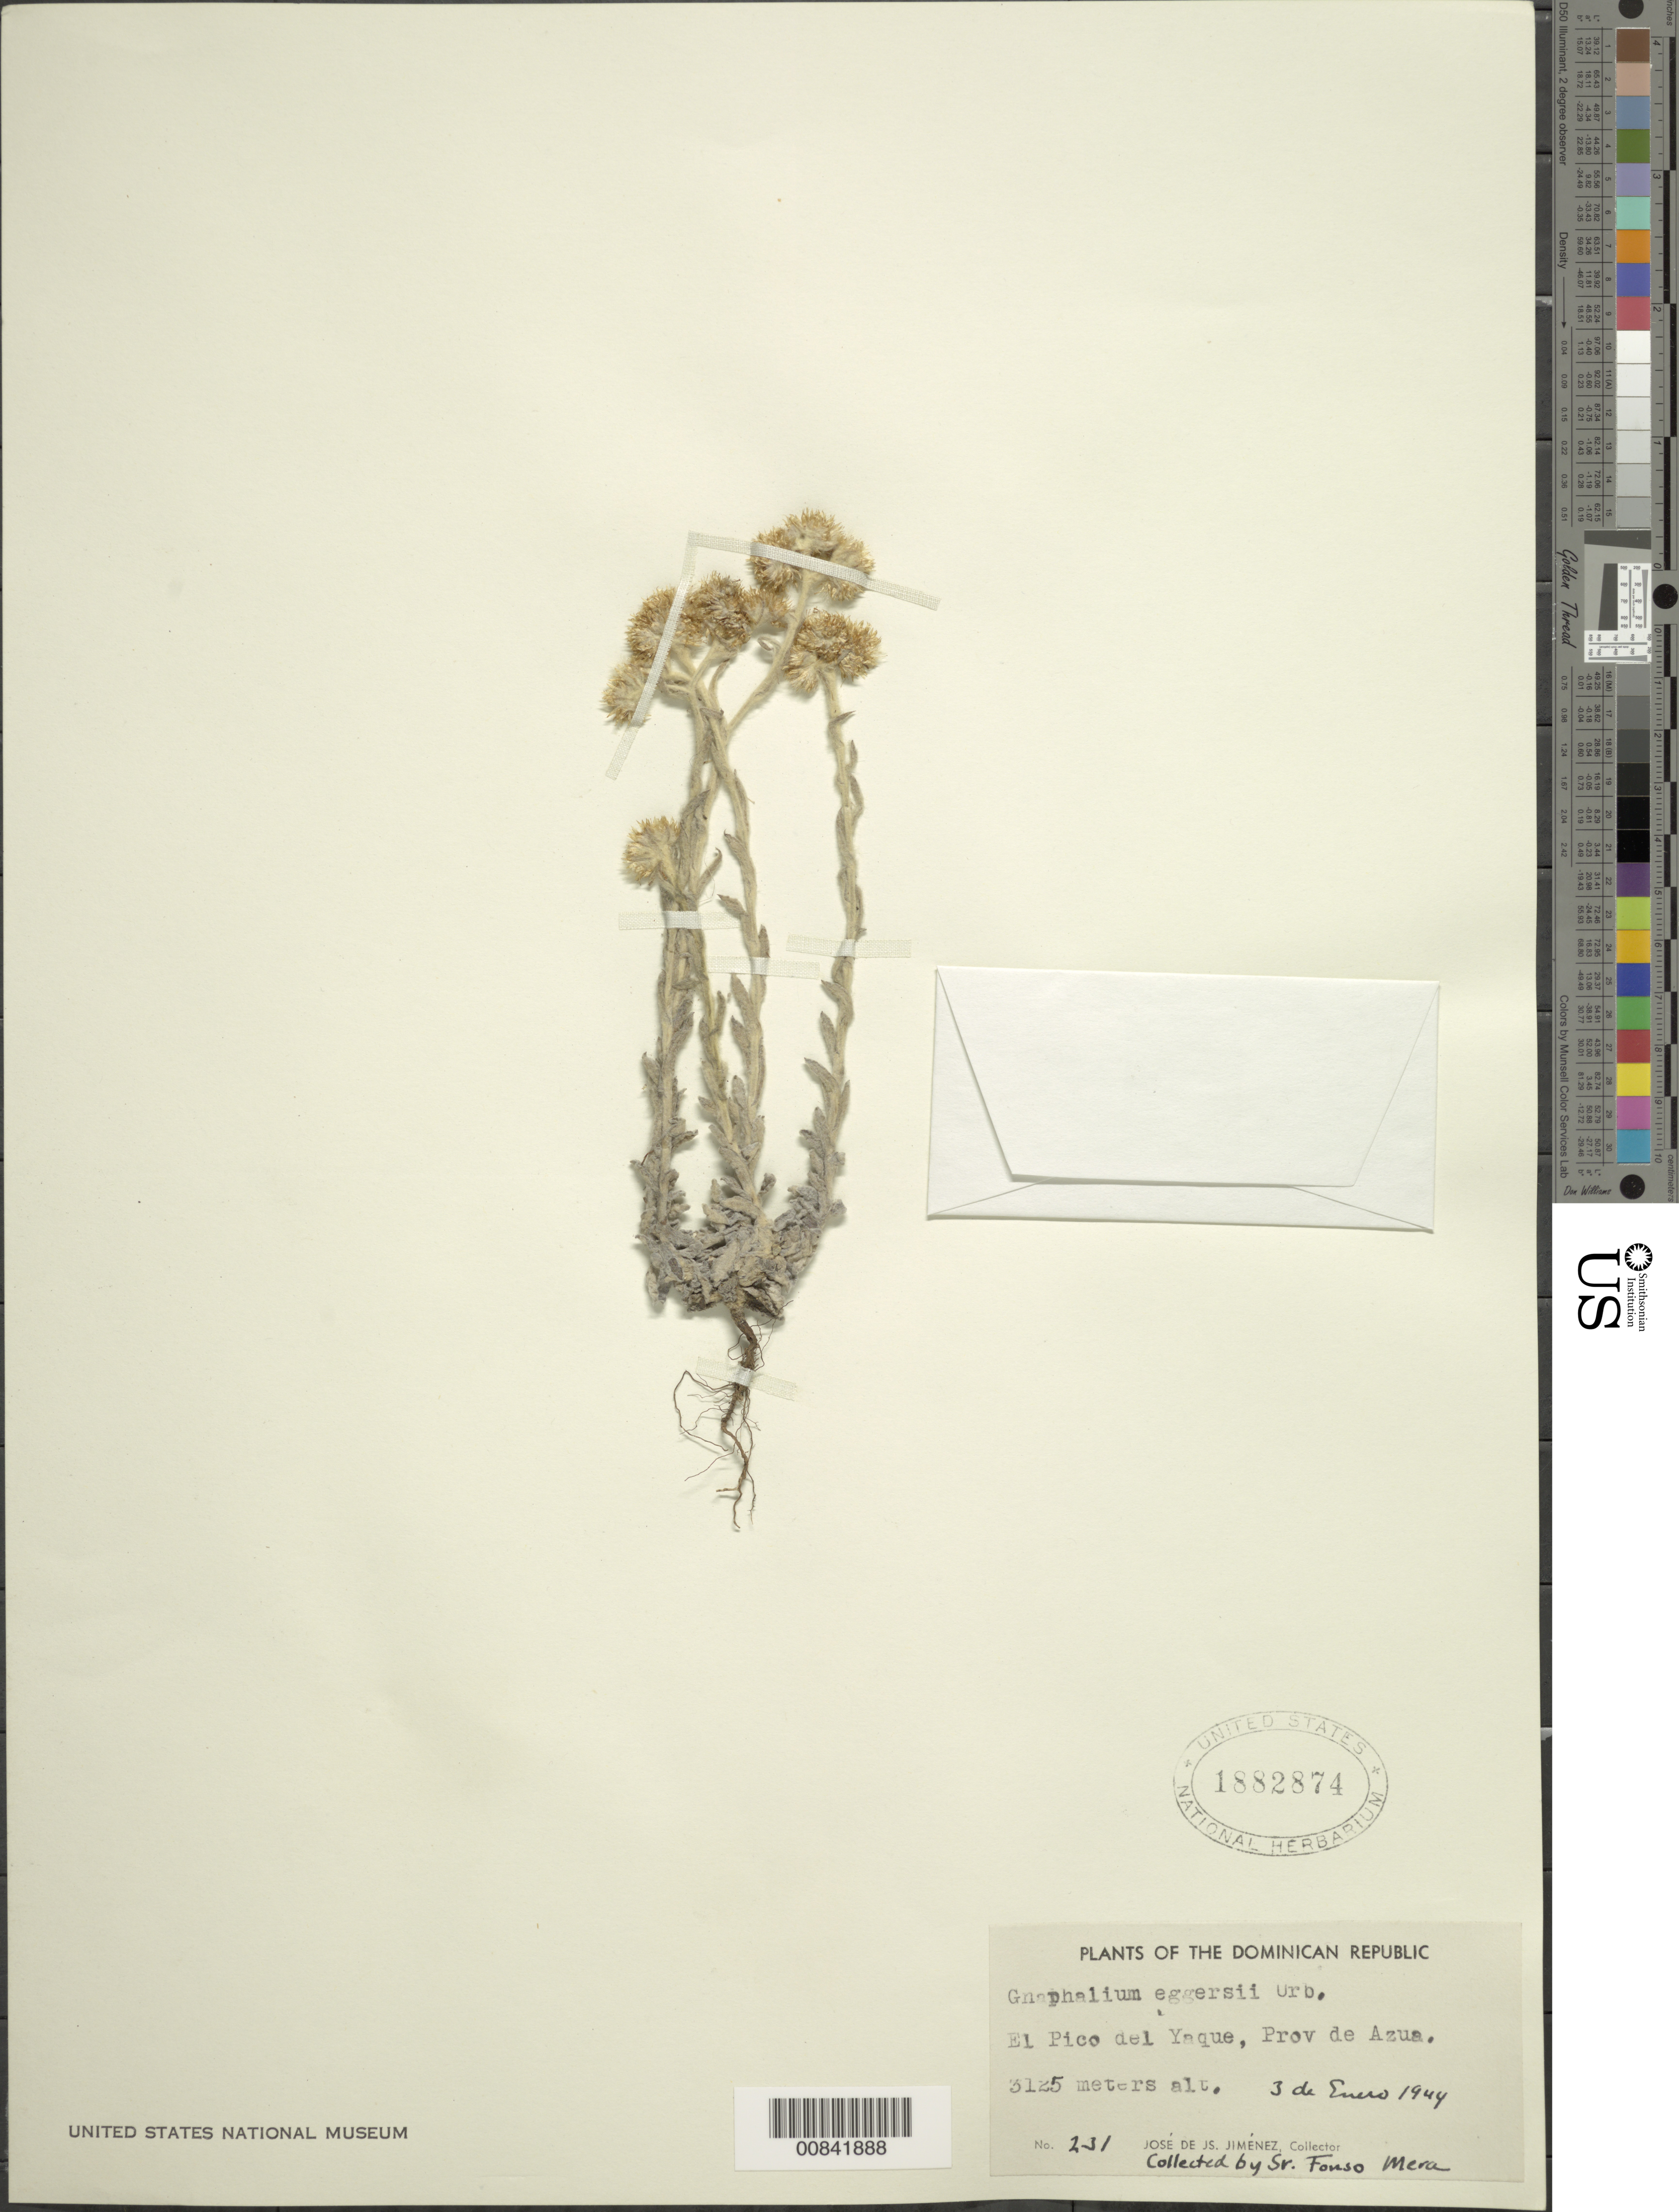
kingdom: Plantae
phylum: Tracheophyta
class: Magnoliopsida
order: Asterales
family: Asteraceae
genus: Pseudognaphalium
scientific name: Pseudognaphalium eggersii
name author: (Urb.) Anderb.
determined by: Nesom, Guy L.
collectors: F. Mera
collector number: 231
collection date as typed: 03 Jan 1944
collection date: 1944-01-03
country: Dominican Republic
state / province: Azua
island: Hispaniola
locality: El Pico del Yaque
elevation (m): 3125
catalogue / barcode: US 1882874